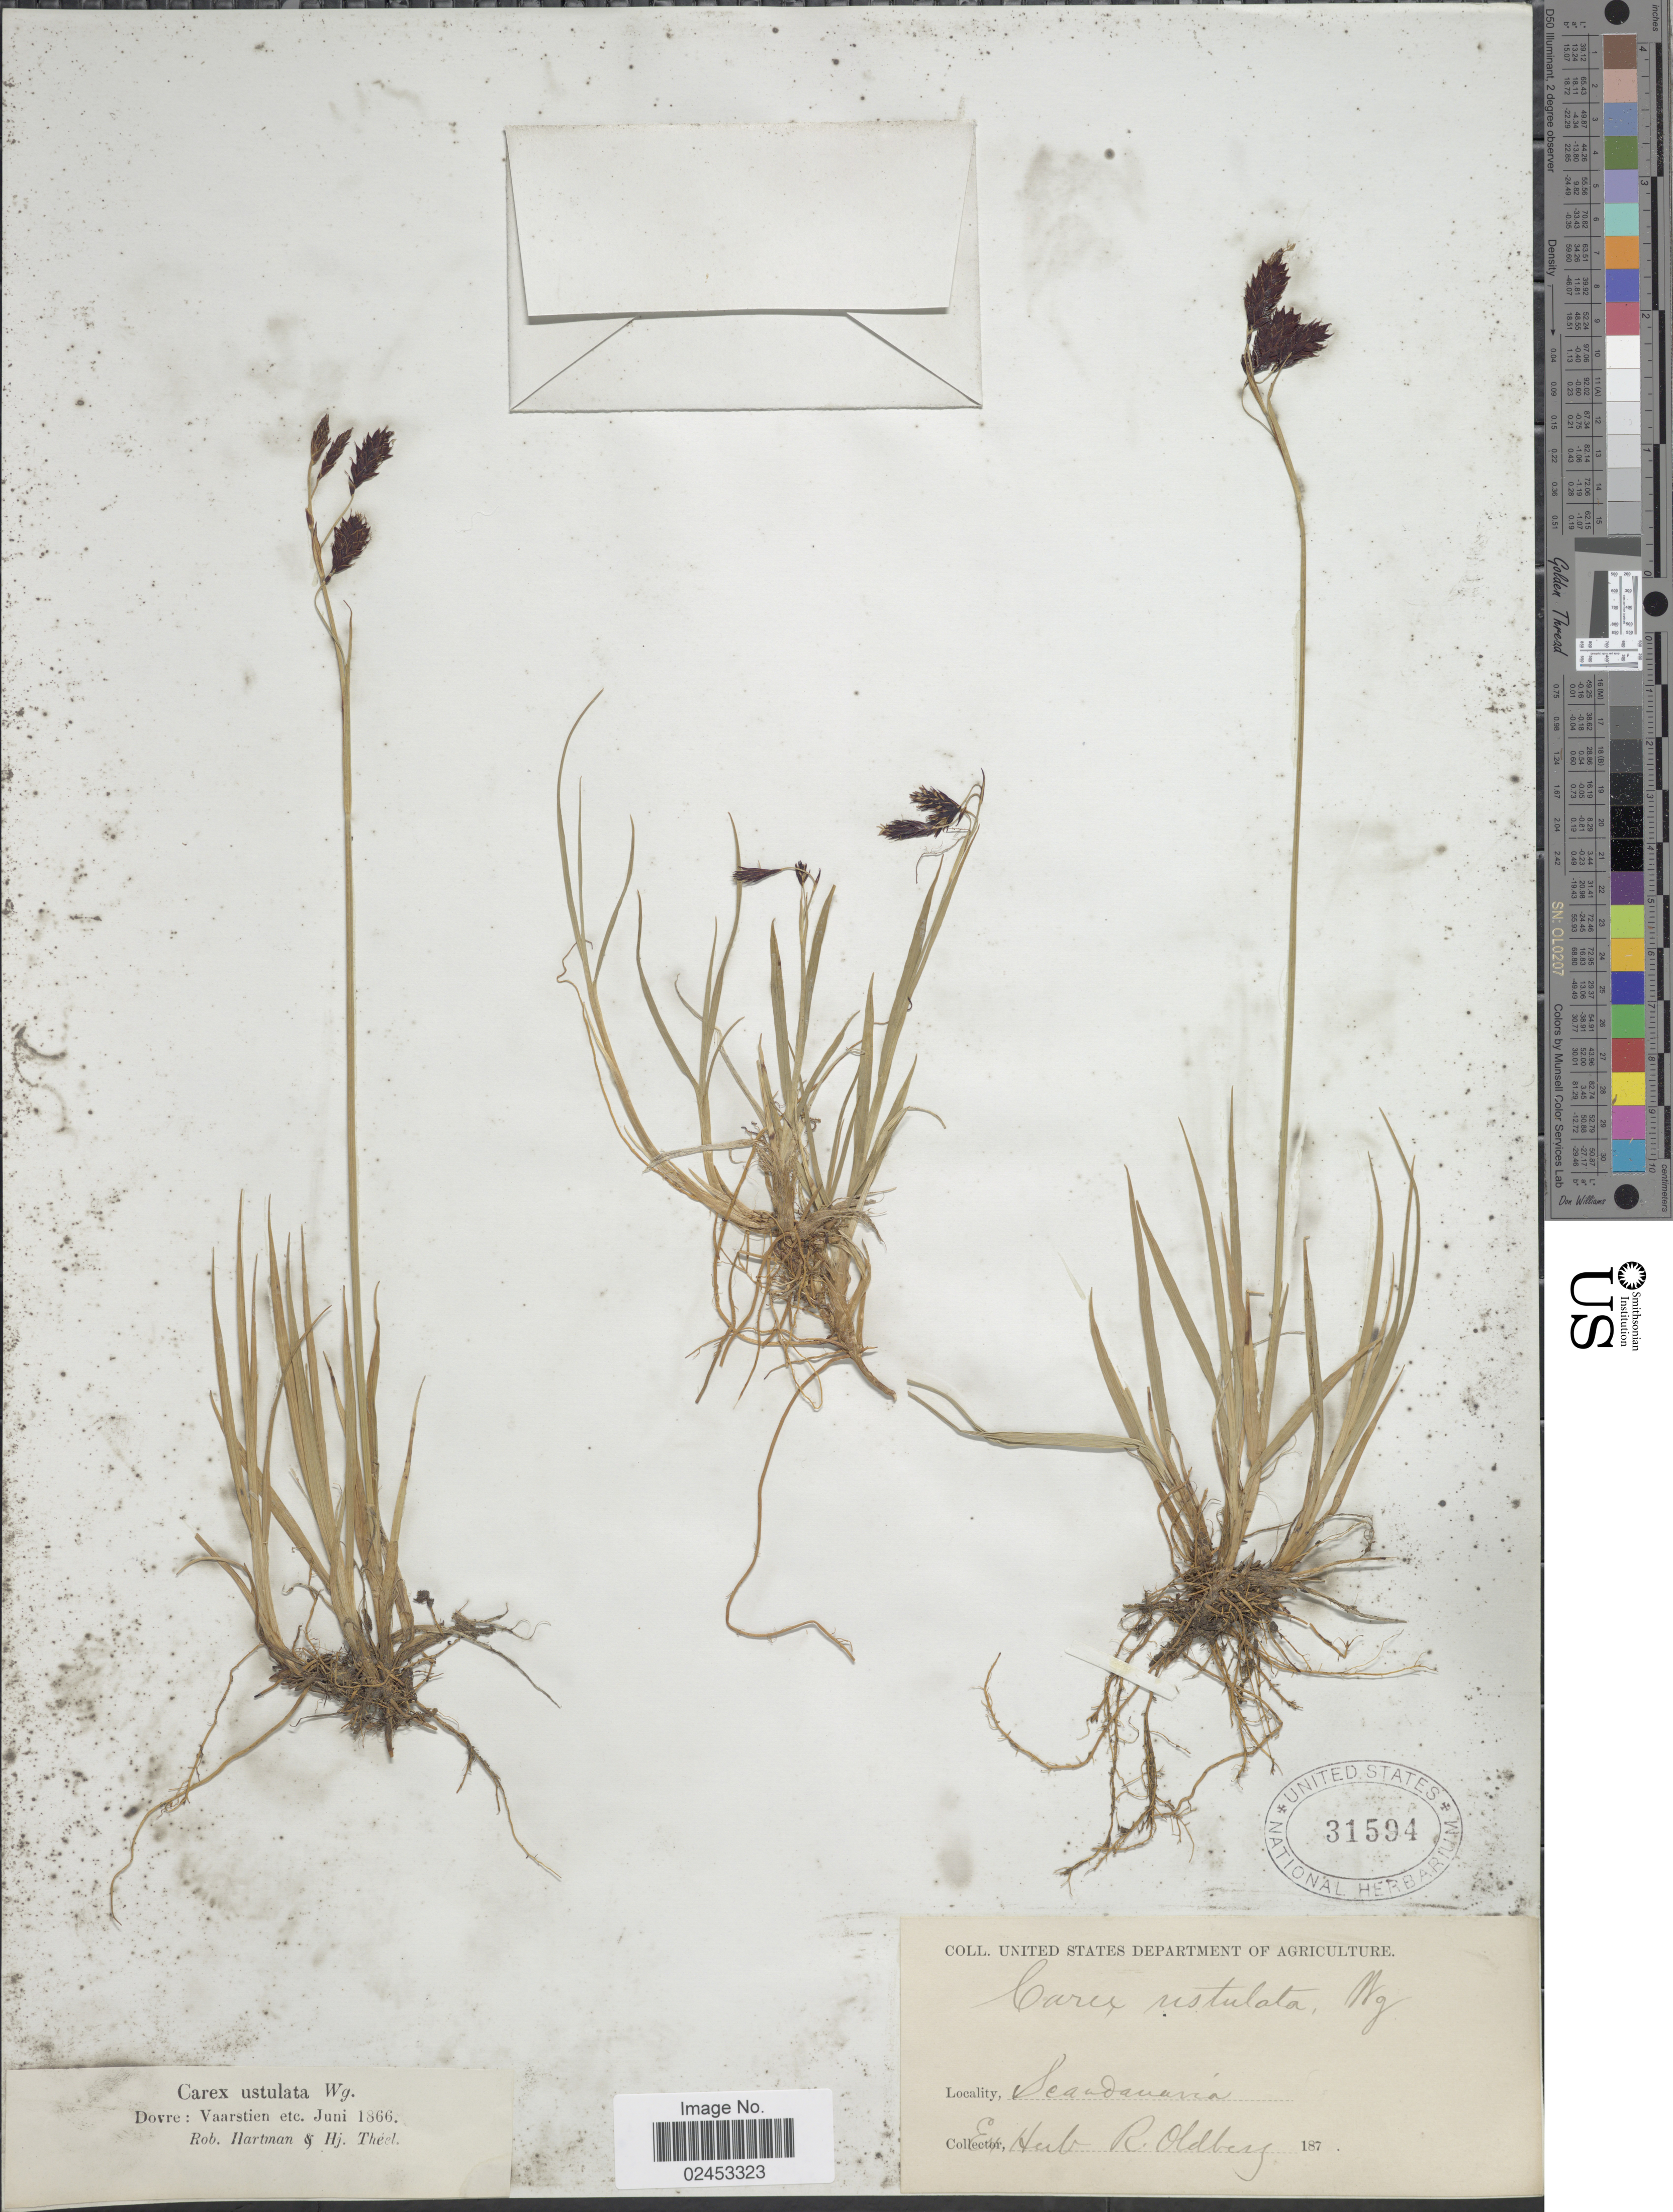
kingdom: Plantae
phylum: Tracheophyta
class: Liliopsida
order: Poales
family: Cyperaceae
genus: Carex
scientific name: Carex atrofusca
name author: Schkuhr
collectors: R. W. Hartman & H. Théel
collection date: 1866-06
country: Norway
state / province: Oppland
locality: Dovre: Vaarstien etc., Scandanavia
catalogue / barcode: US 31594